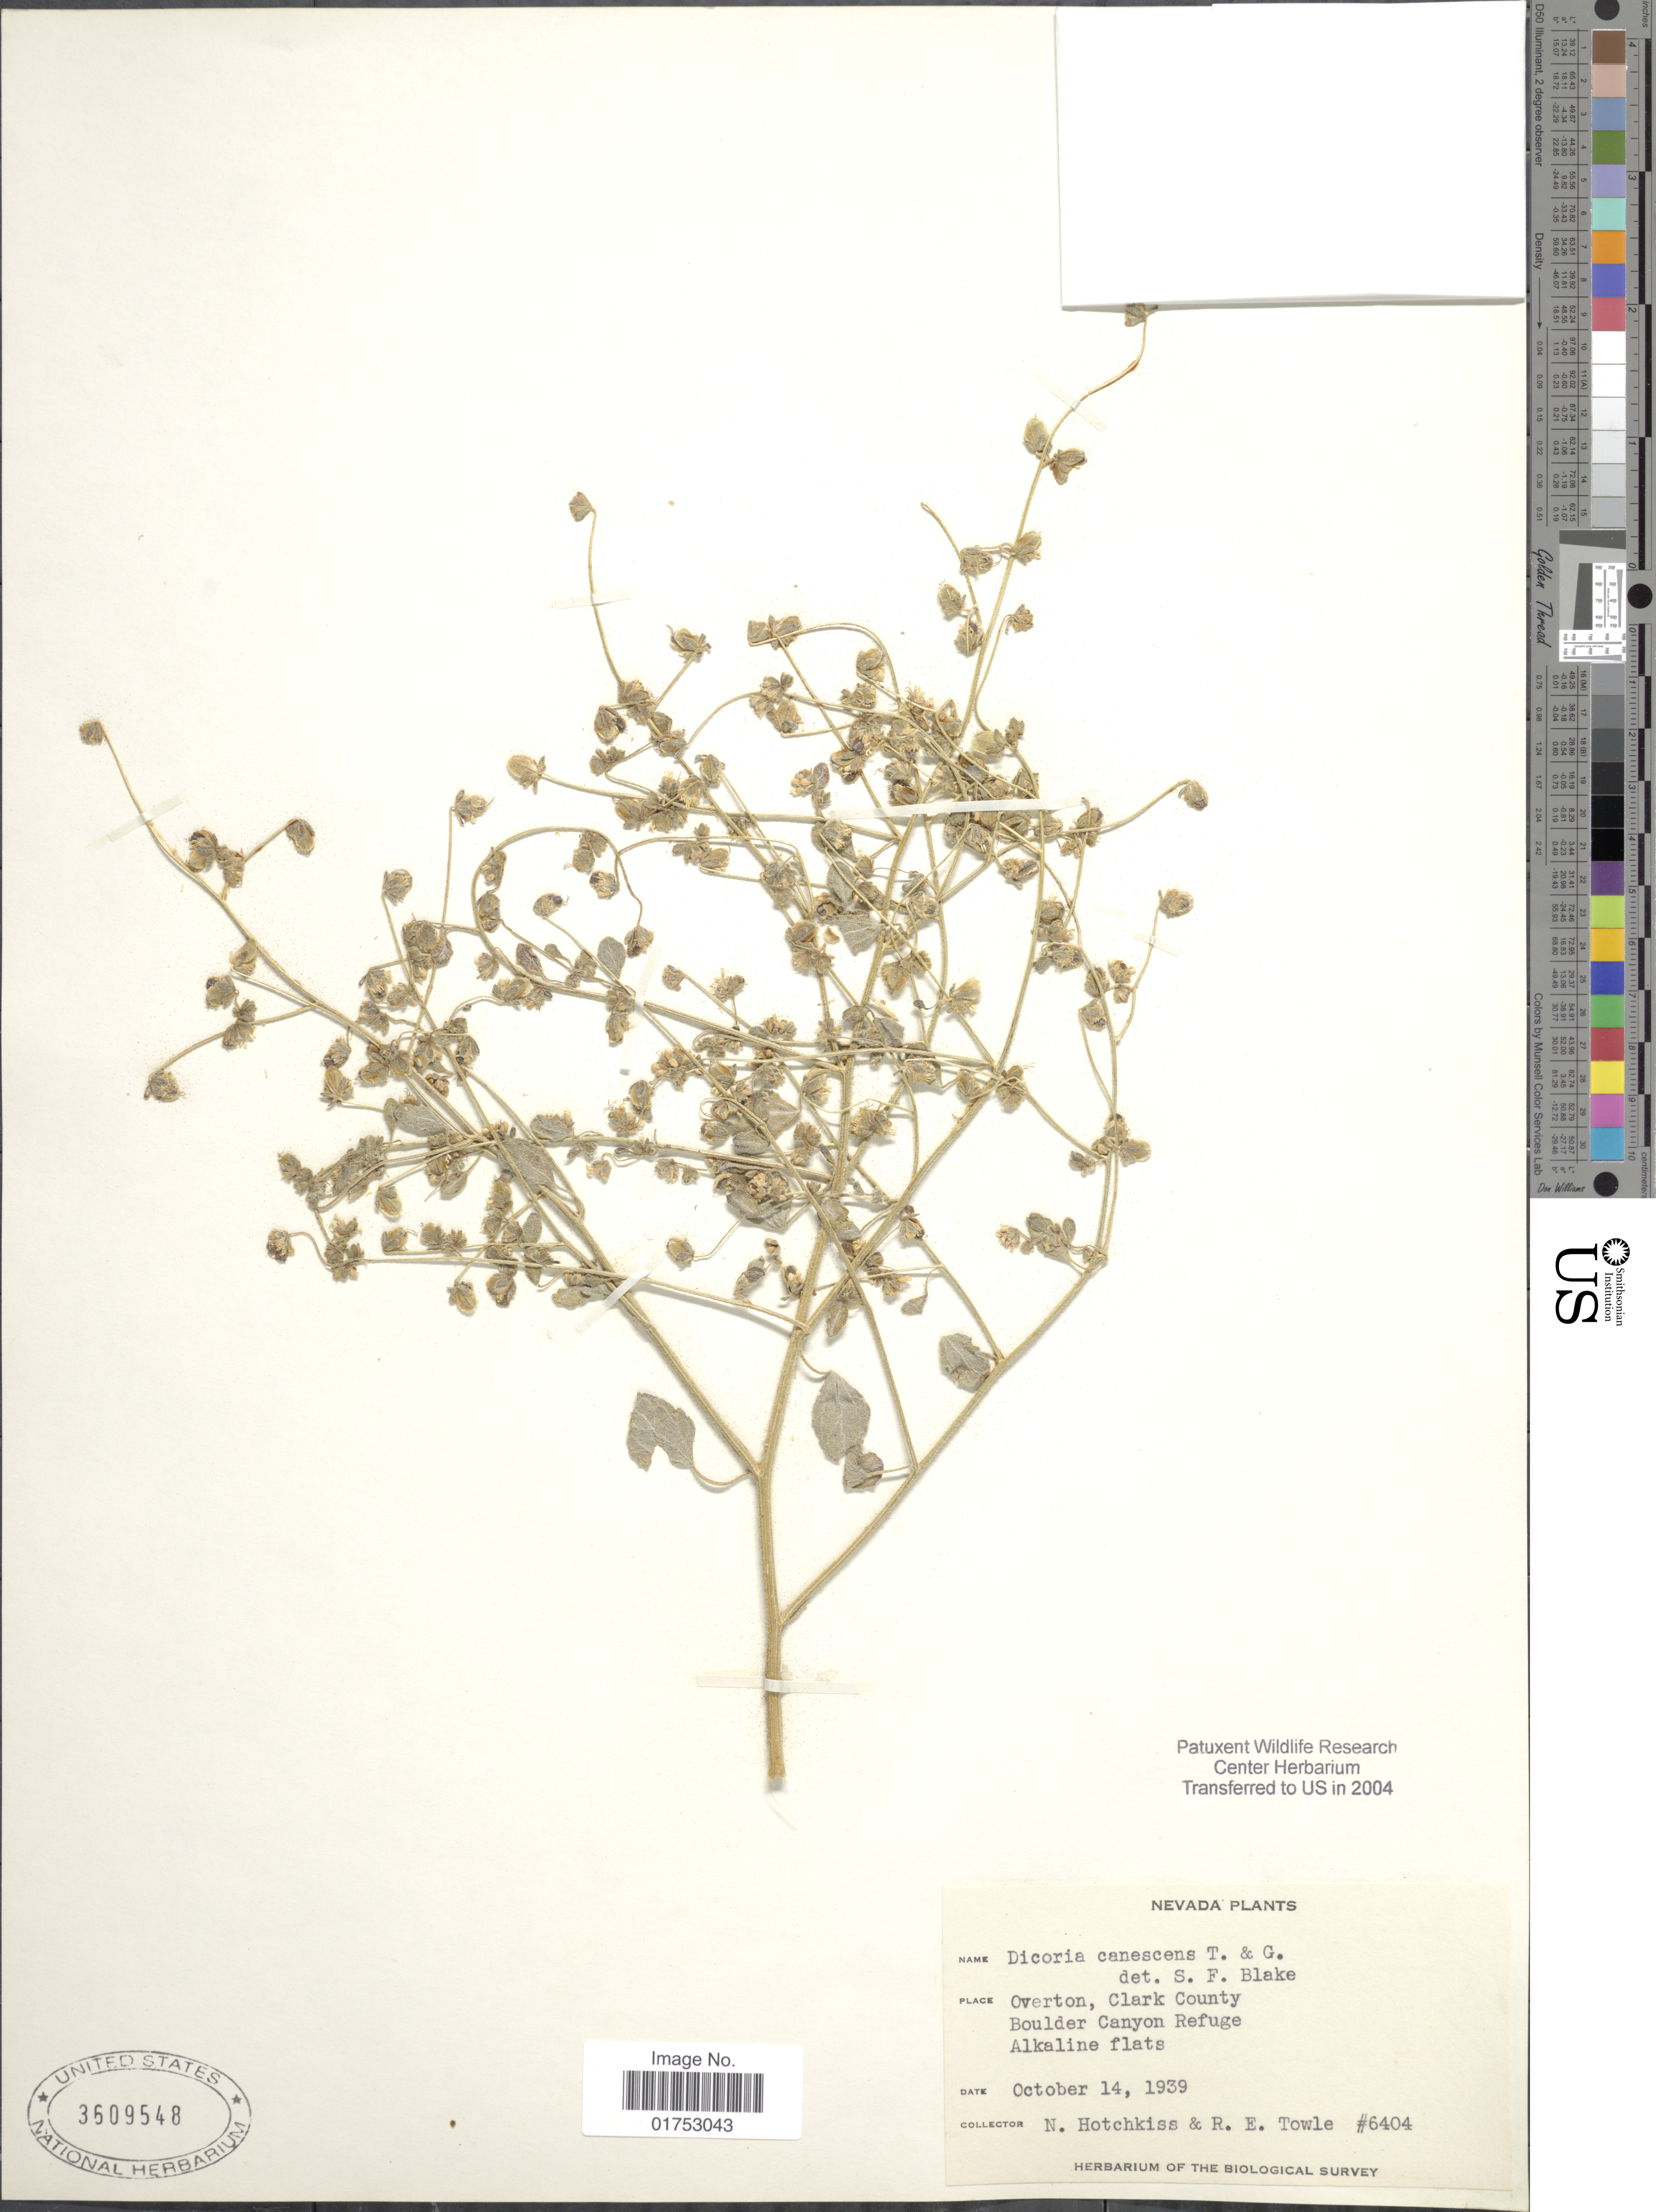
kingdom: Plantae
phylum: Tracheophyta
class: Magnoliopsida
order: Asterales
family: Asteraceae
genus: Dicoria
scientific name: Dicoria canescens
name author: A. Gray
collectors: N. Hotchkiss & R. Towle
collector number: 6404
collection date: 1939-10-14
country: United States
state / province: Nevada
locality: Oveton, Clark County, Boulder Canyon Refuge, Alkaline flats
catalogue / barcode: US 3609548